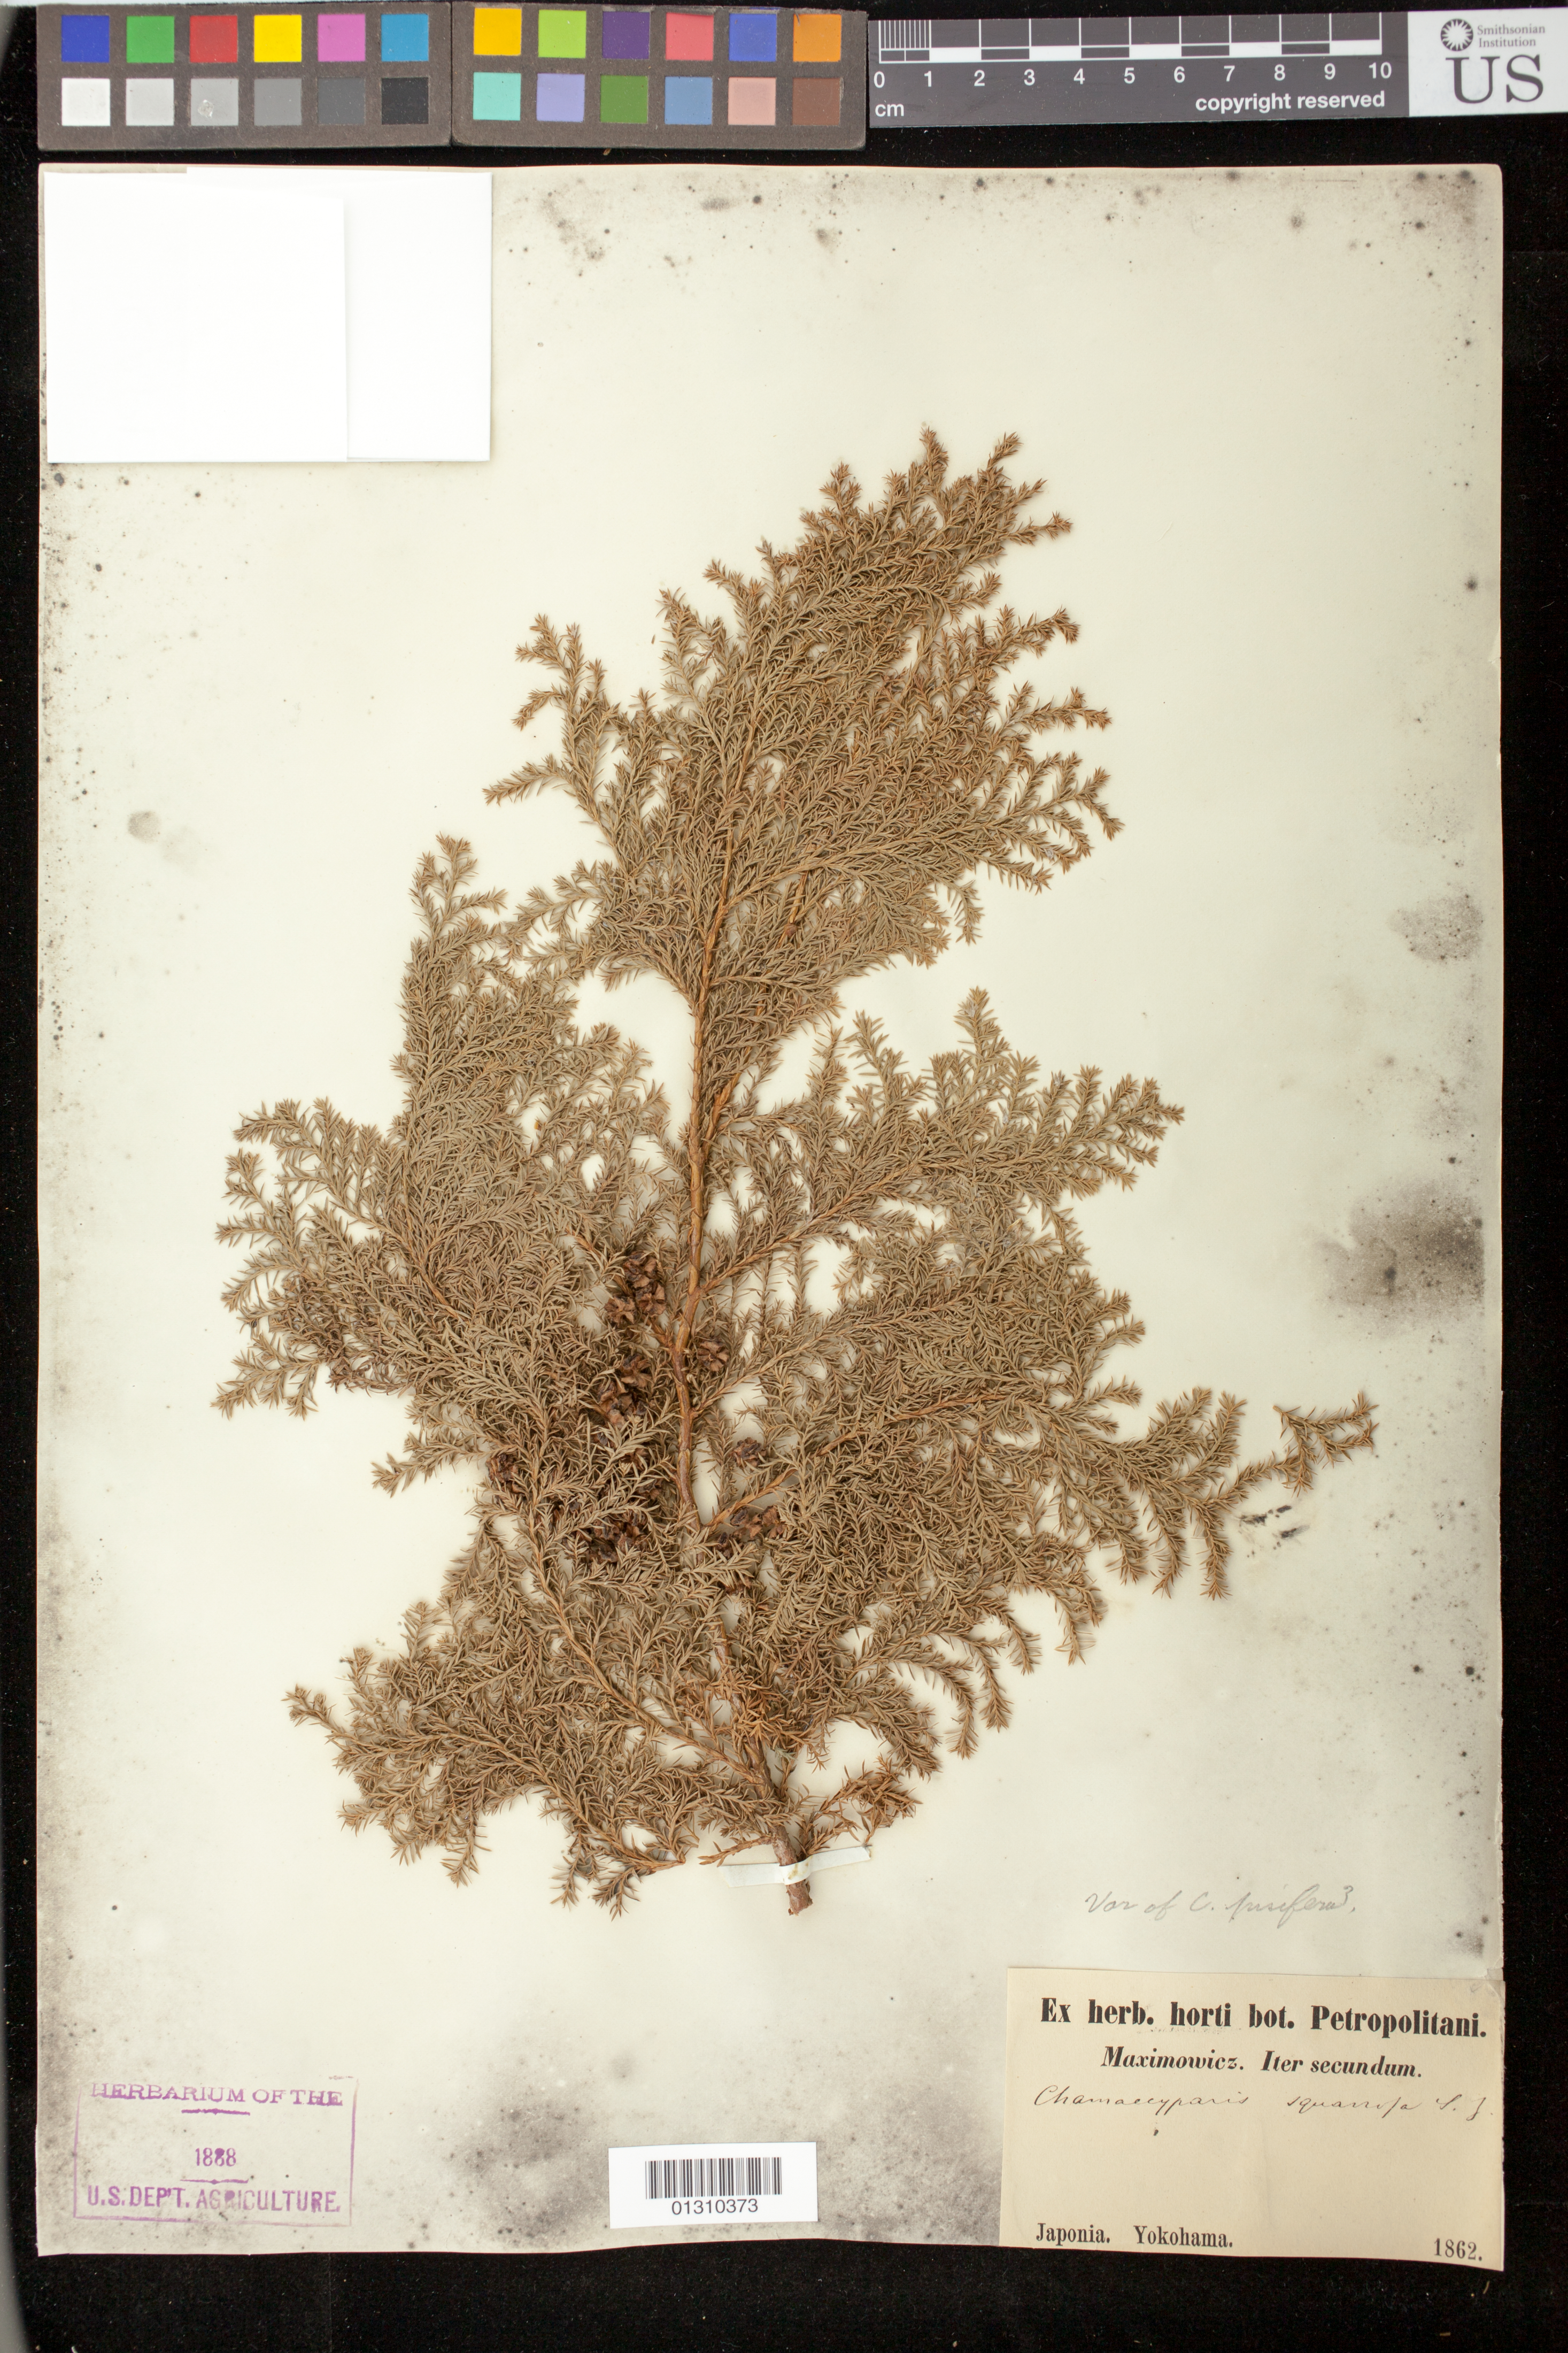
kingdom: Plantae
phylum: Tracheophyta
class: Pinopsida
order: Pinales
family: Cupressaceae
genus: Chamaecyparis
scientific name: Chamaecyparis pisifera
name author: (Siebold & Zucc.) Endl.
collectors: ex Herb. Horti Bot. Petropolitani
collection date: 1862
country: Japan